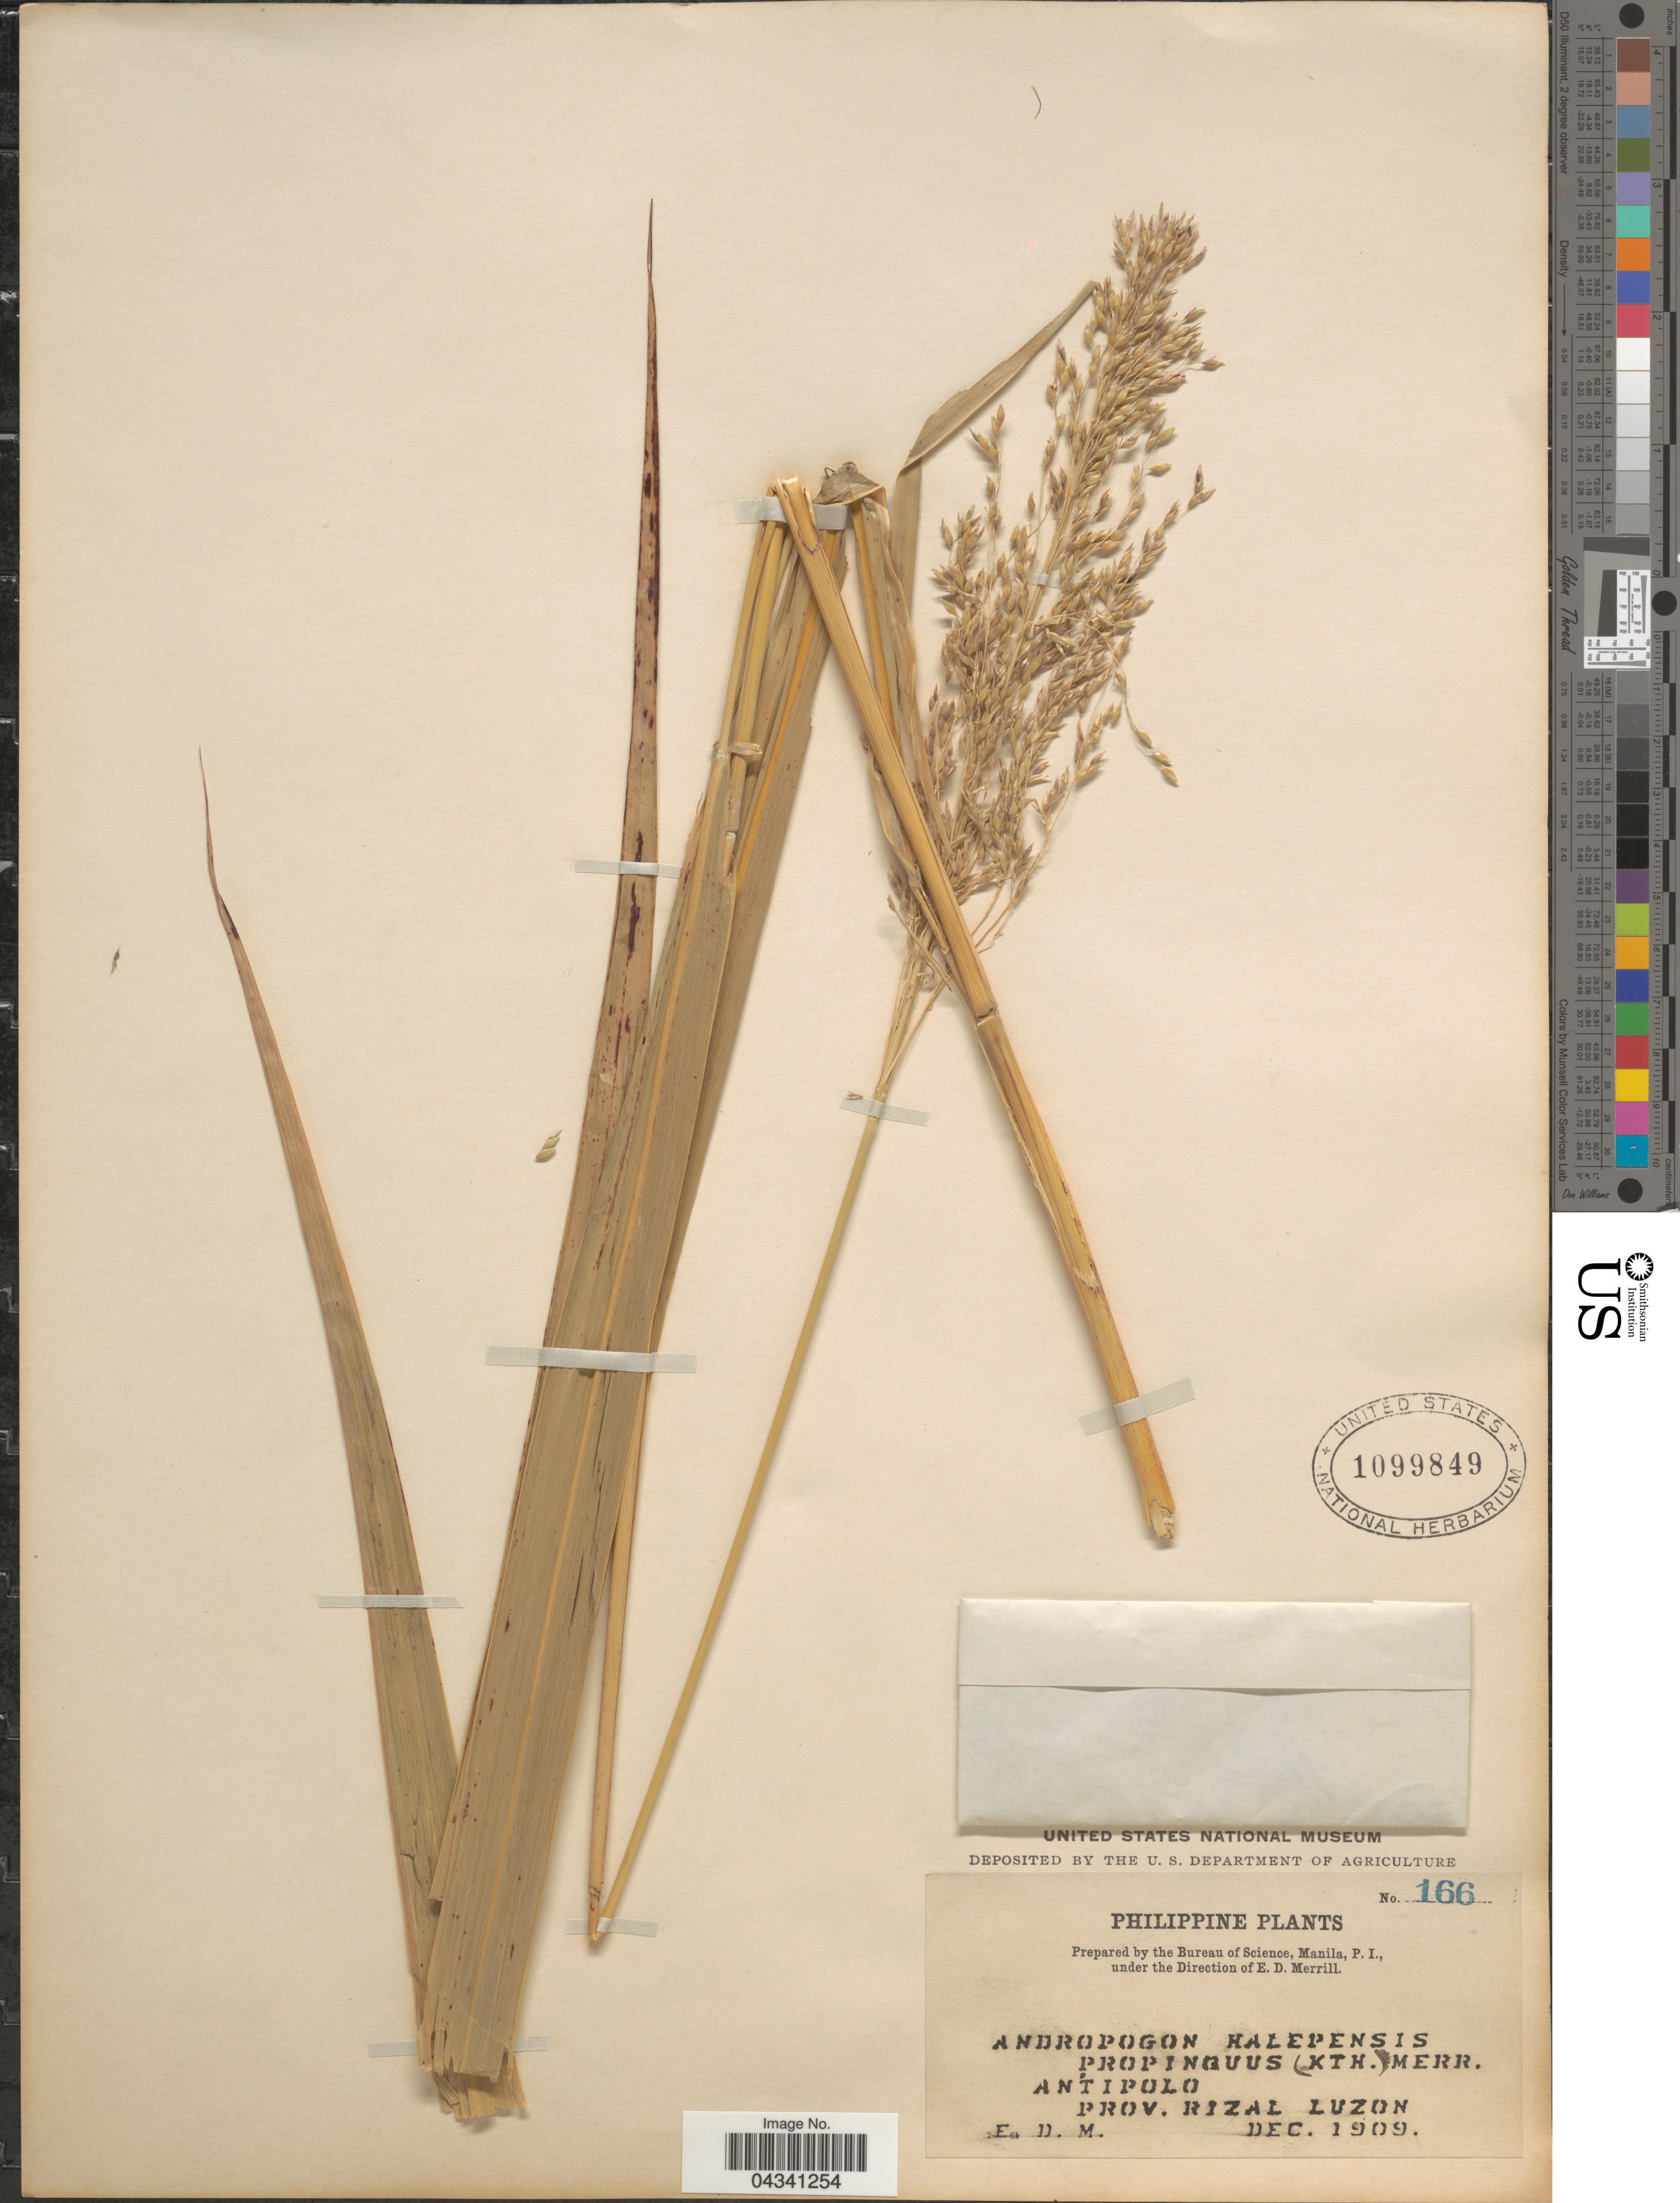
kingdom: Plantae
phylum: Tracheophyta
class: Liliopsida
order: Poales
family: Poaceae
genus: Sorghum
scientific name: Sorghum halepense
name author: (L.) Pers.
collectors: E. D. Merrill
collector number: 166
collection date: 1909-12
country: Philippines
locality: Antipolo. Prov. Rizal. Luzon.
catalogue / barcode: US 1099849